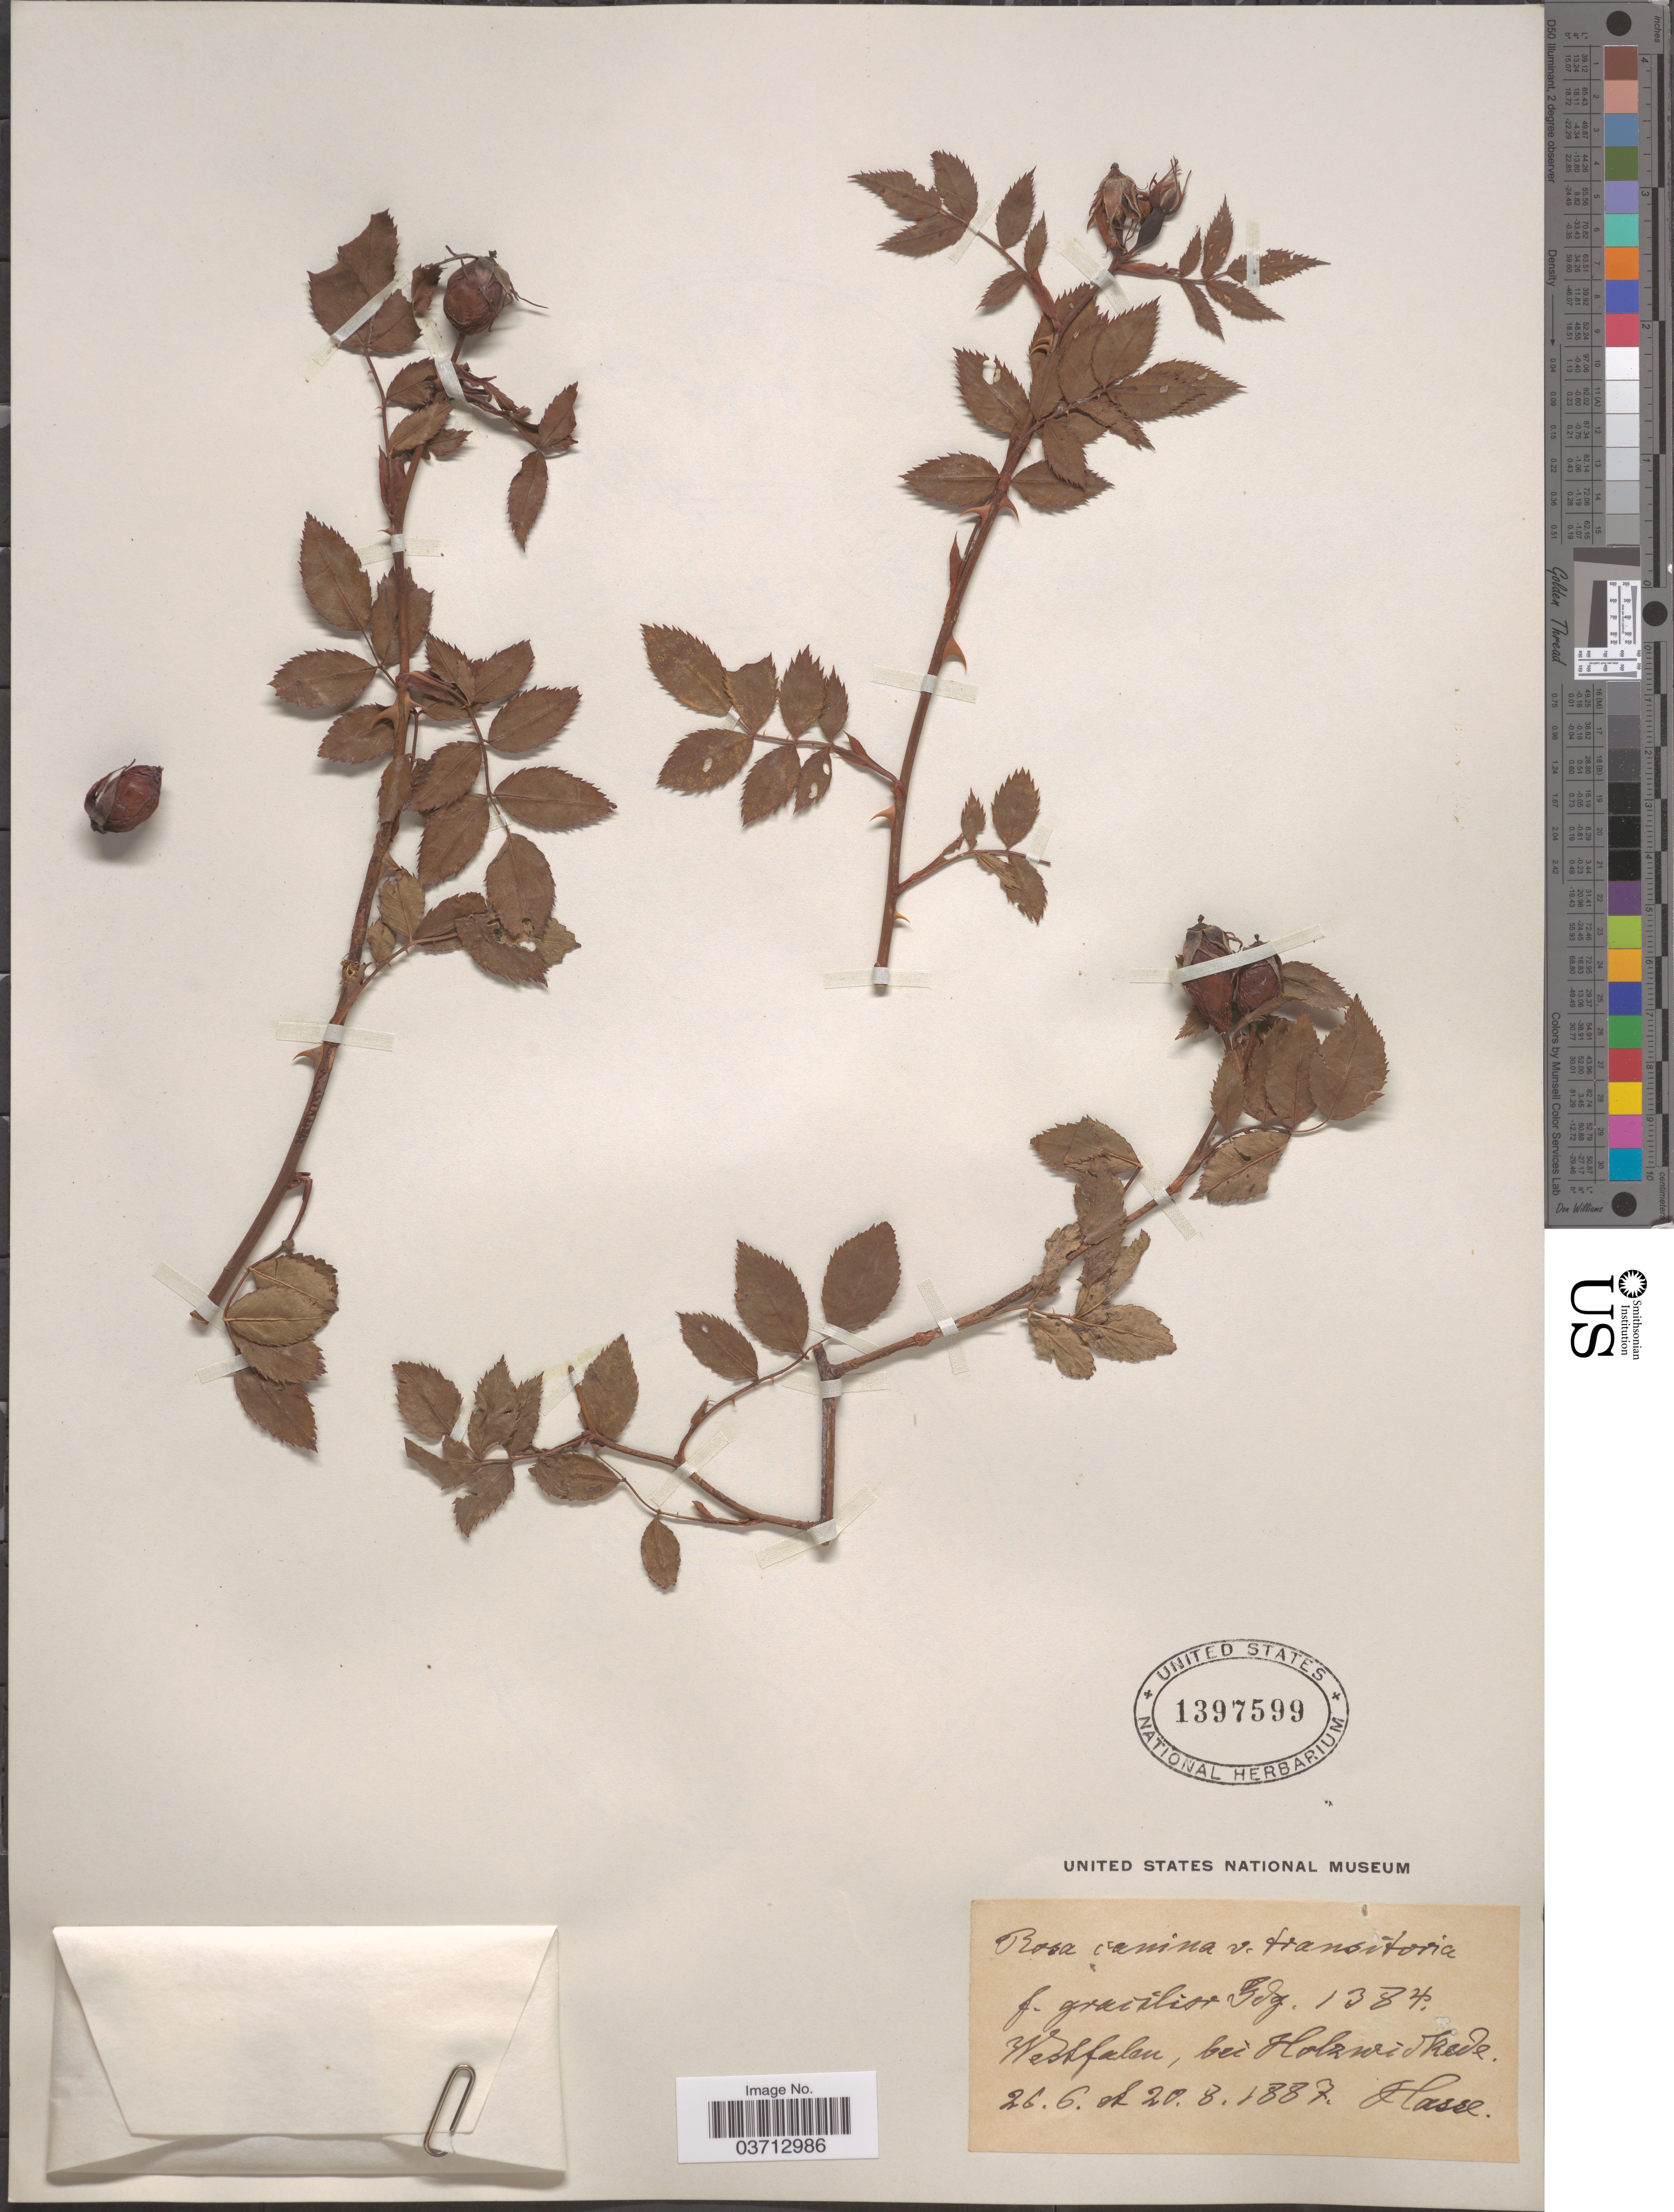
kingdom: Plantae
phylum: Tracheophyta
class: Magnoliopsida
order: Rosales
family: Rosaceae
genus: Rosa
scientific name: Rosa canina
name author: L.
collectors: -. Hasse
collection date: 1887-06-26/1887-08-20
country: Germany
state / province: Nordrhein-Westfalen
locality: Westfalen, bei Holzwickede.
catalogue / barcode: US 1397599